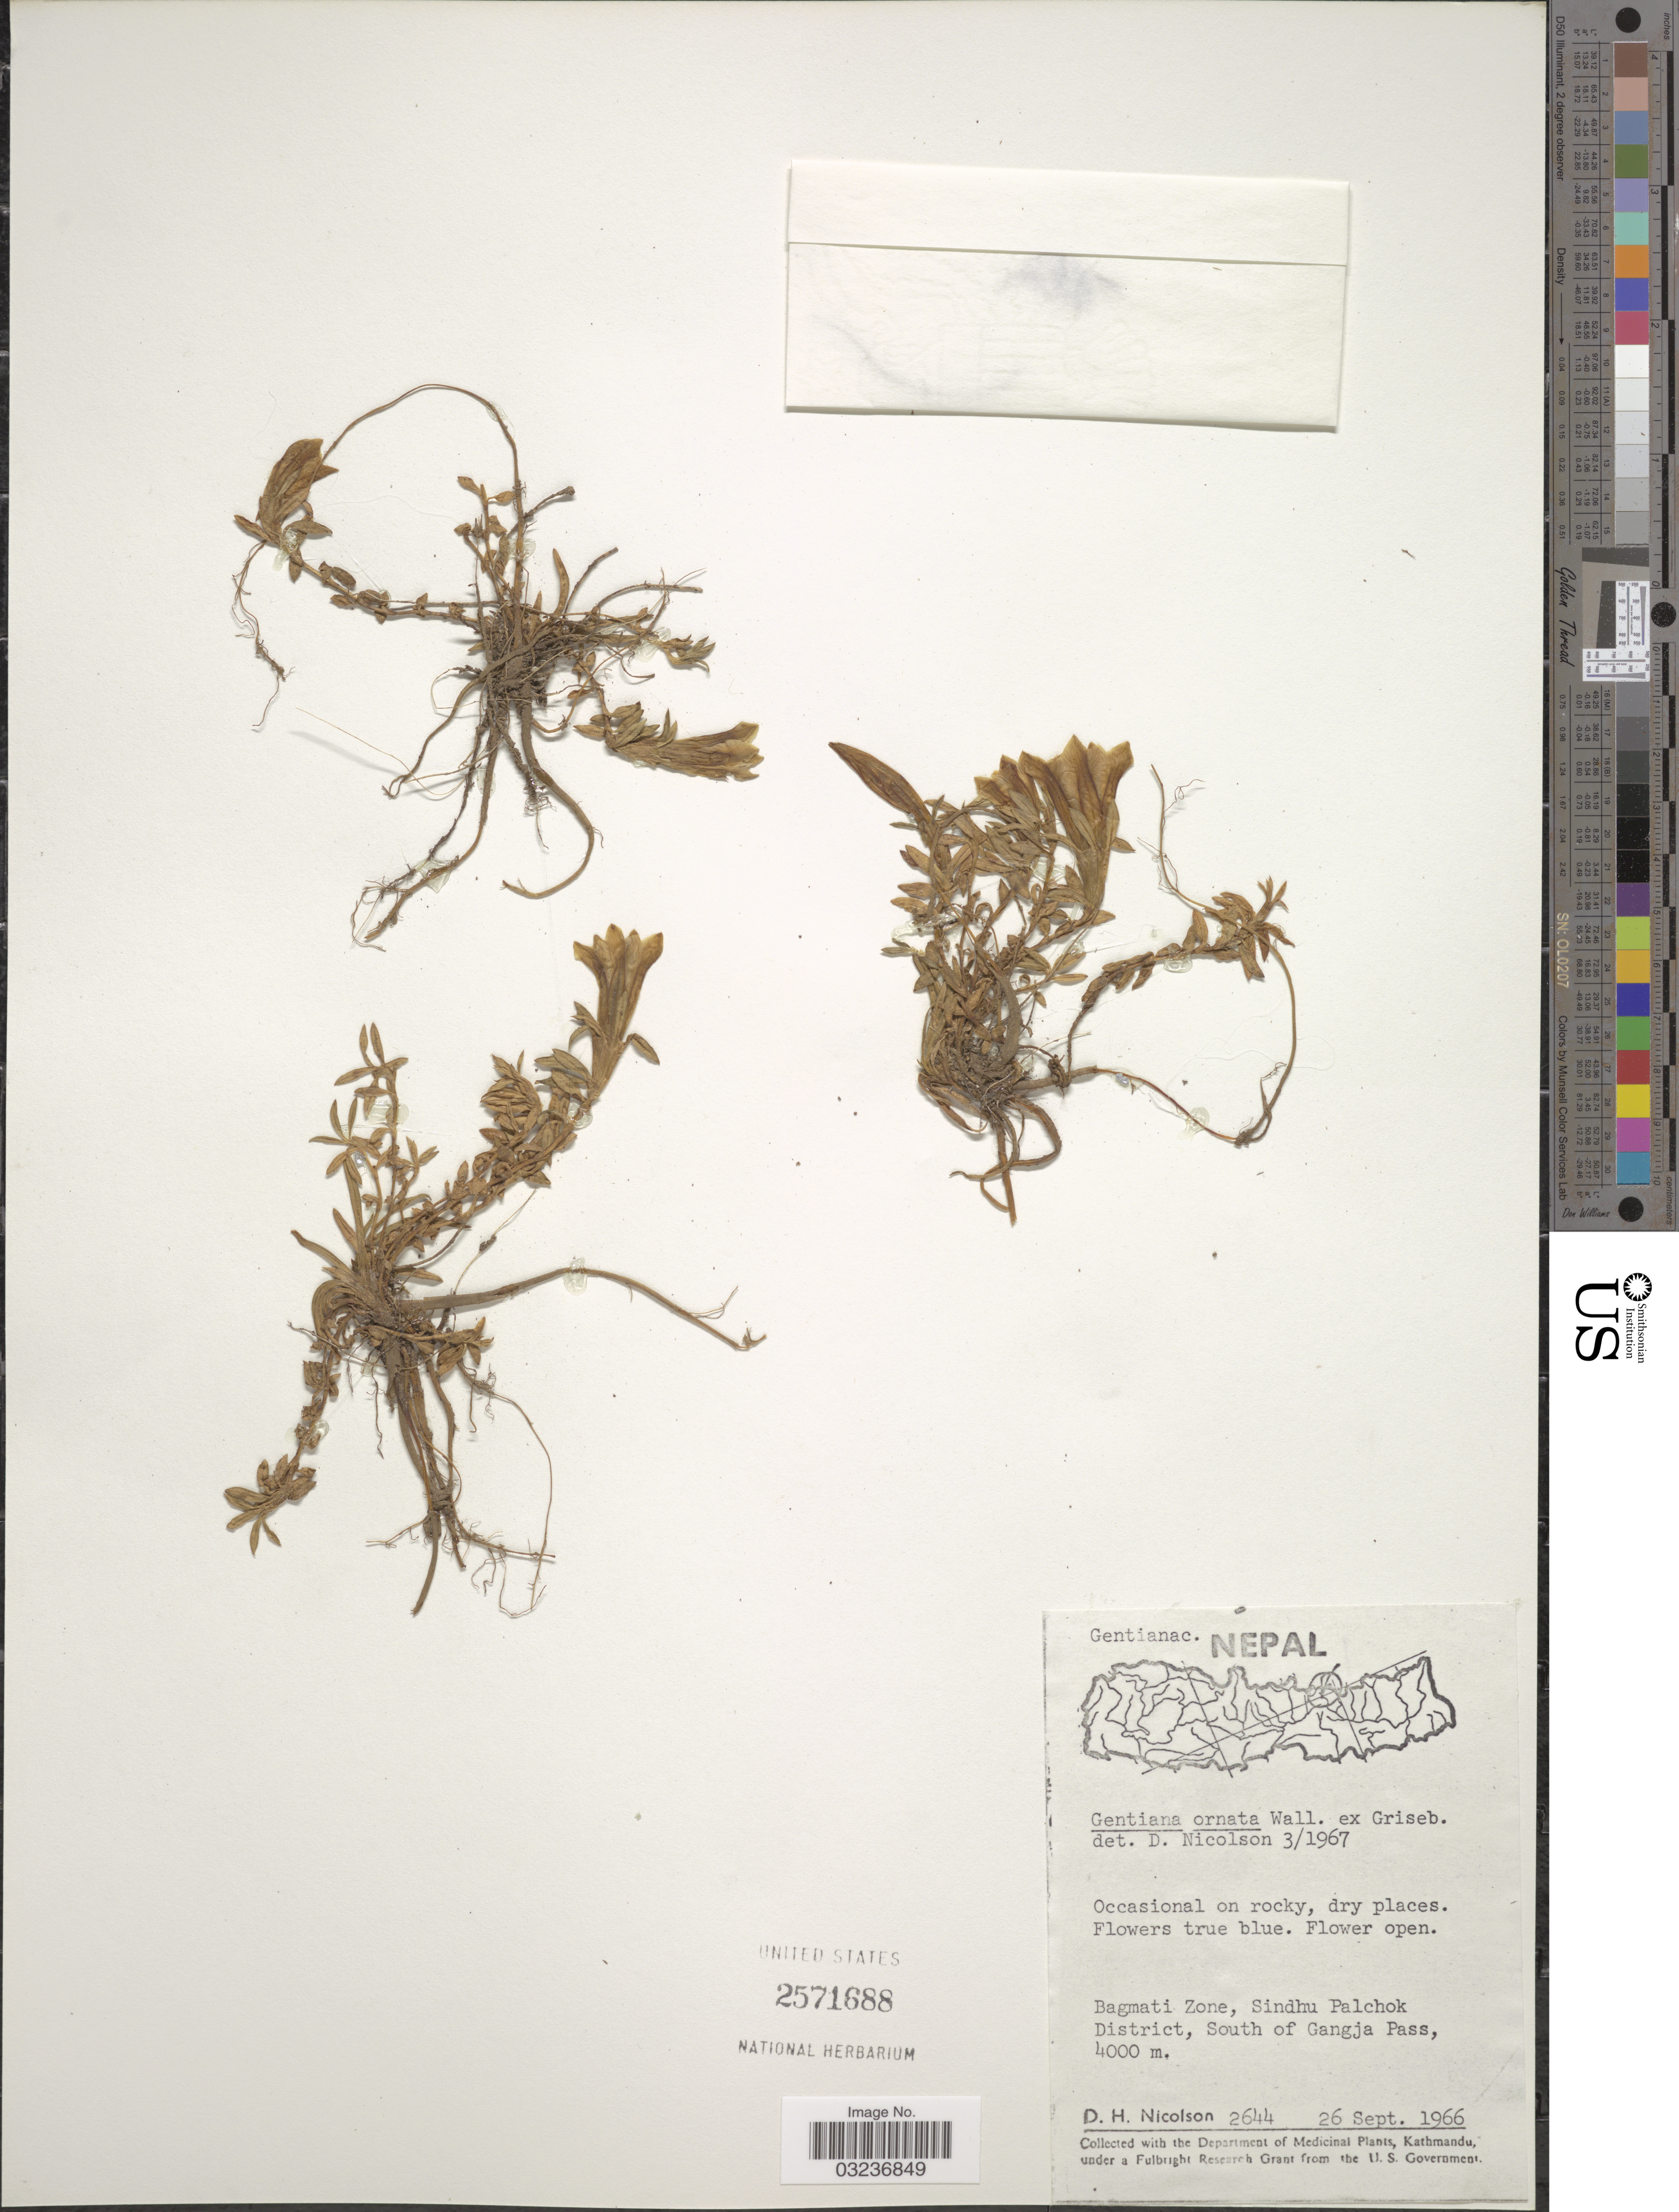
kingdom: Plantae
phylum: Tracheophyta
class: Magnoliopsida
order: Gentianales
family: Gentianaceae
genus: Gentiana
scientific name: Gentiana ornata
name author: (D. Don) Wall. ex Griseb.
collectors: D. H. Nicolson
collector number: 2644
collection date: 1966-09-26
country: Nepal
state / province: Bagmati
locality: Bagmati Zone, Sindhu Palchok District, South of Gangja Pass.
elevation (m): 4000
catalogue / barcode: US 2571688